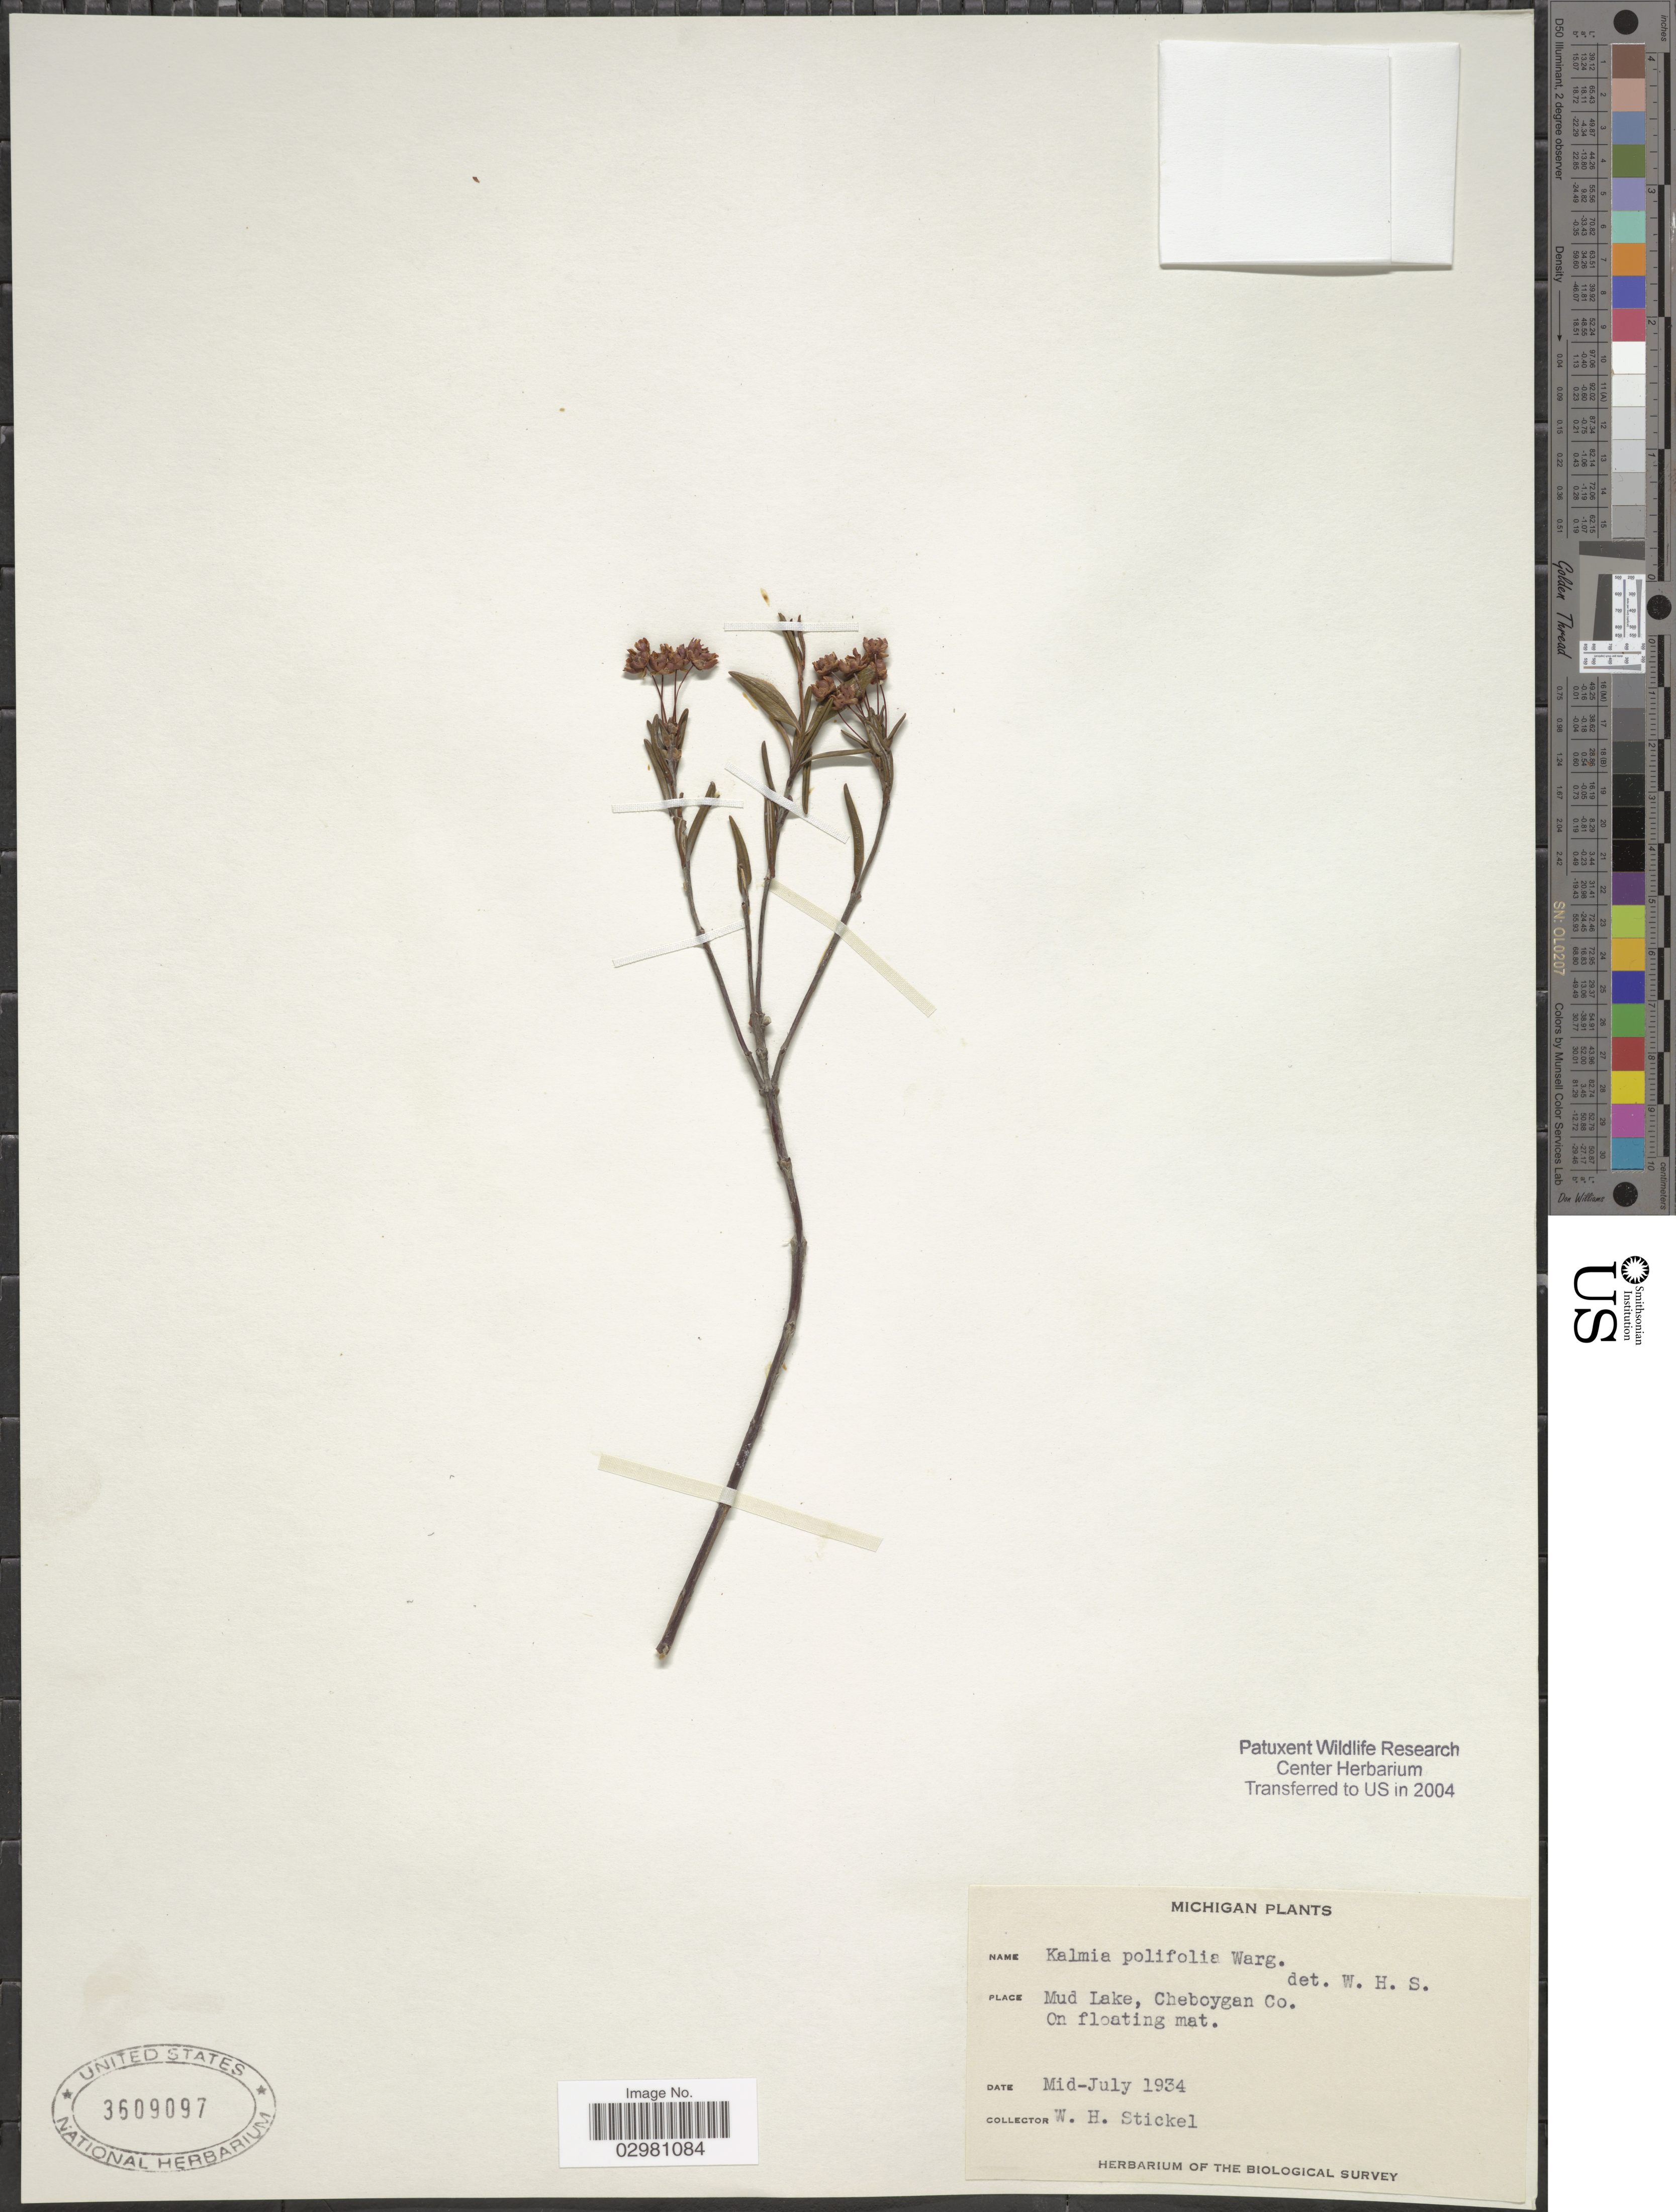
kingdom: Plantae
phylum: Tracheophyta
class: Magnoliopsida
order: Ericales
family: Ericaceae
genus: Kalmia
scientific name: Kalmia polifolia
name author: Wangenh.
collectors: W. Stickel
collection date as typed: Mid-July 1934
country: United States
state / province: Michigan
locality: Mud Lake, Cheboygan Co.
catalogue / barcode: US 3609097